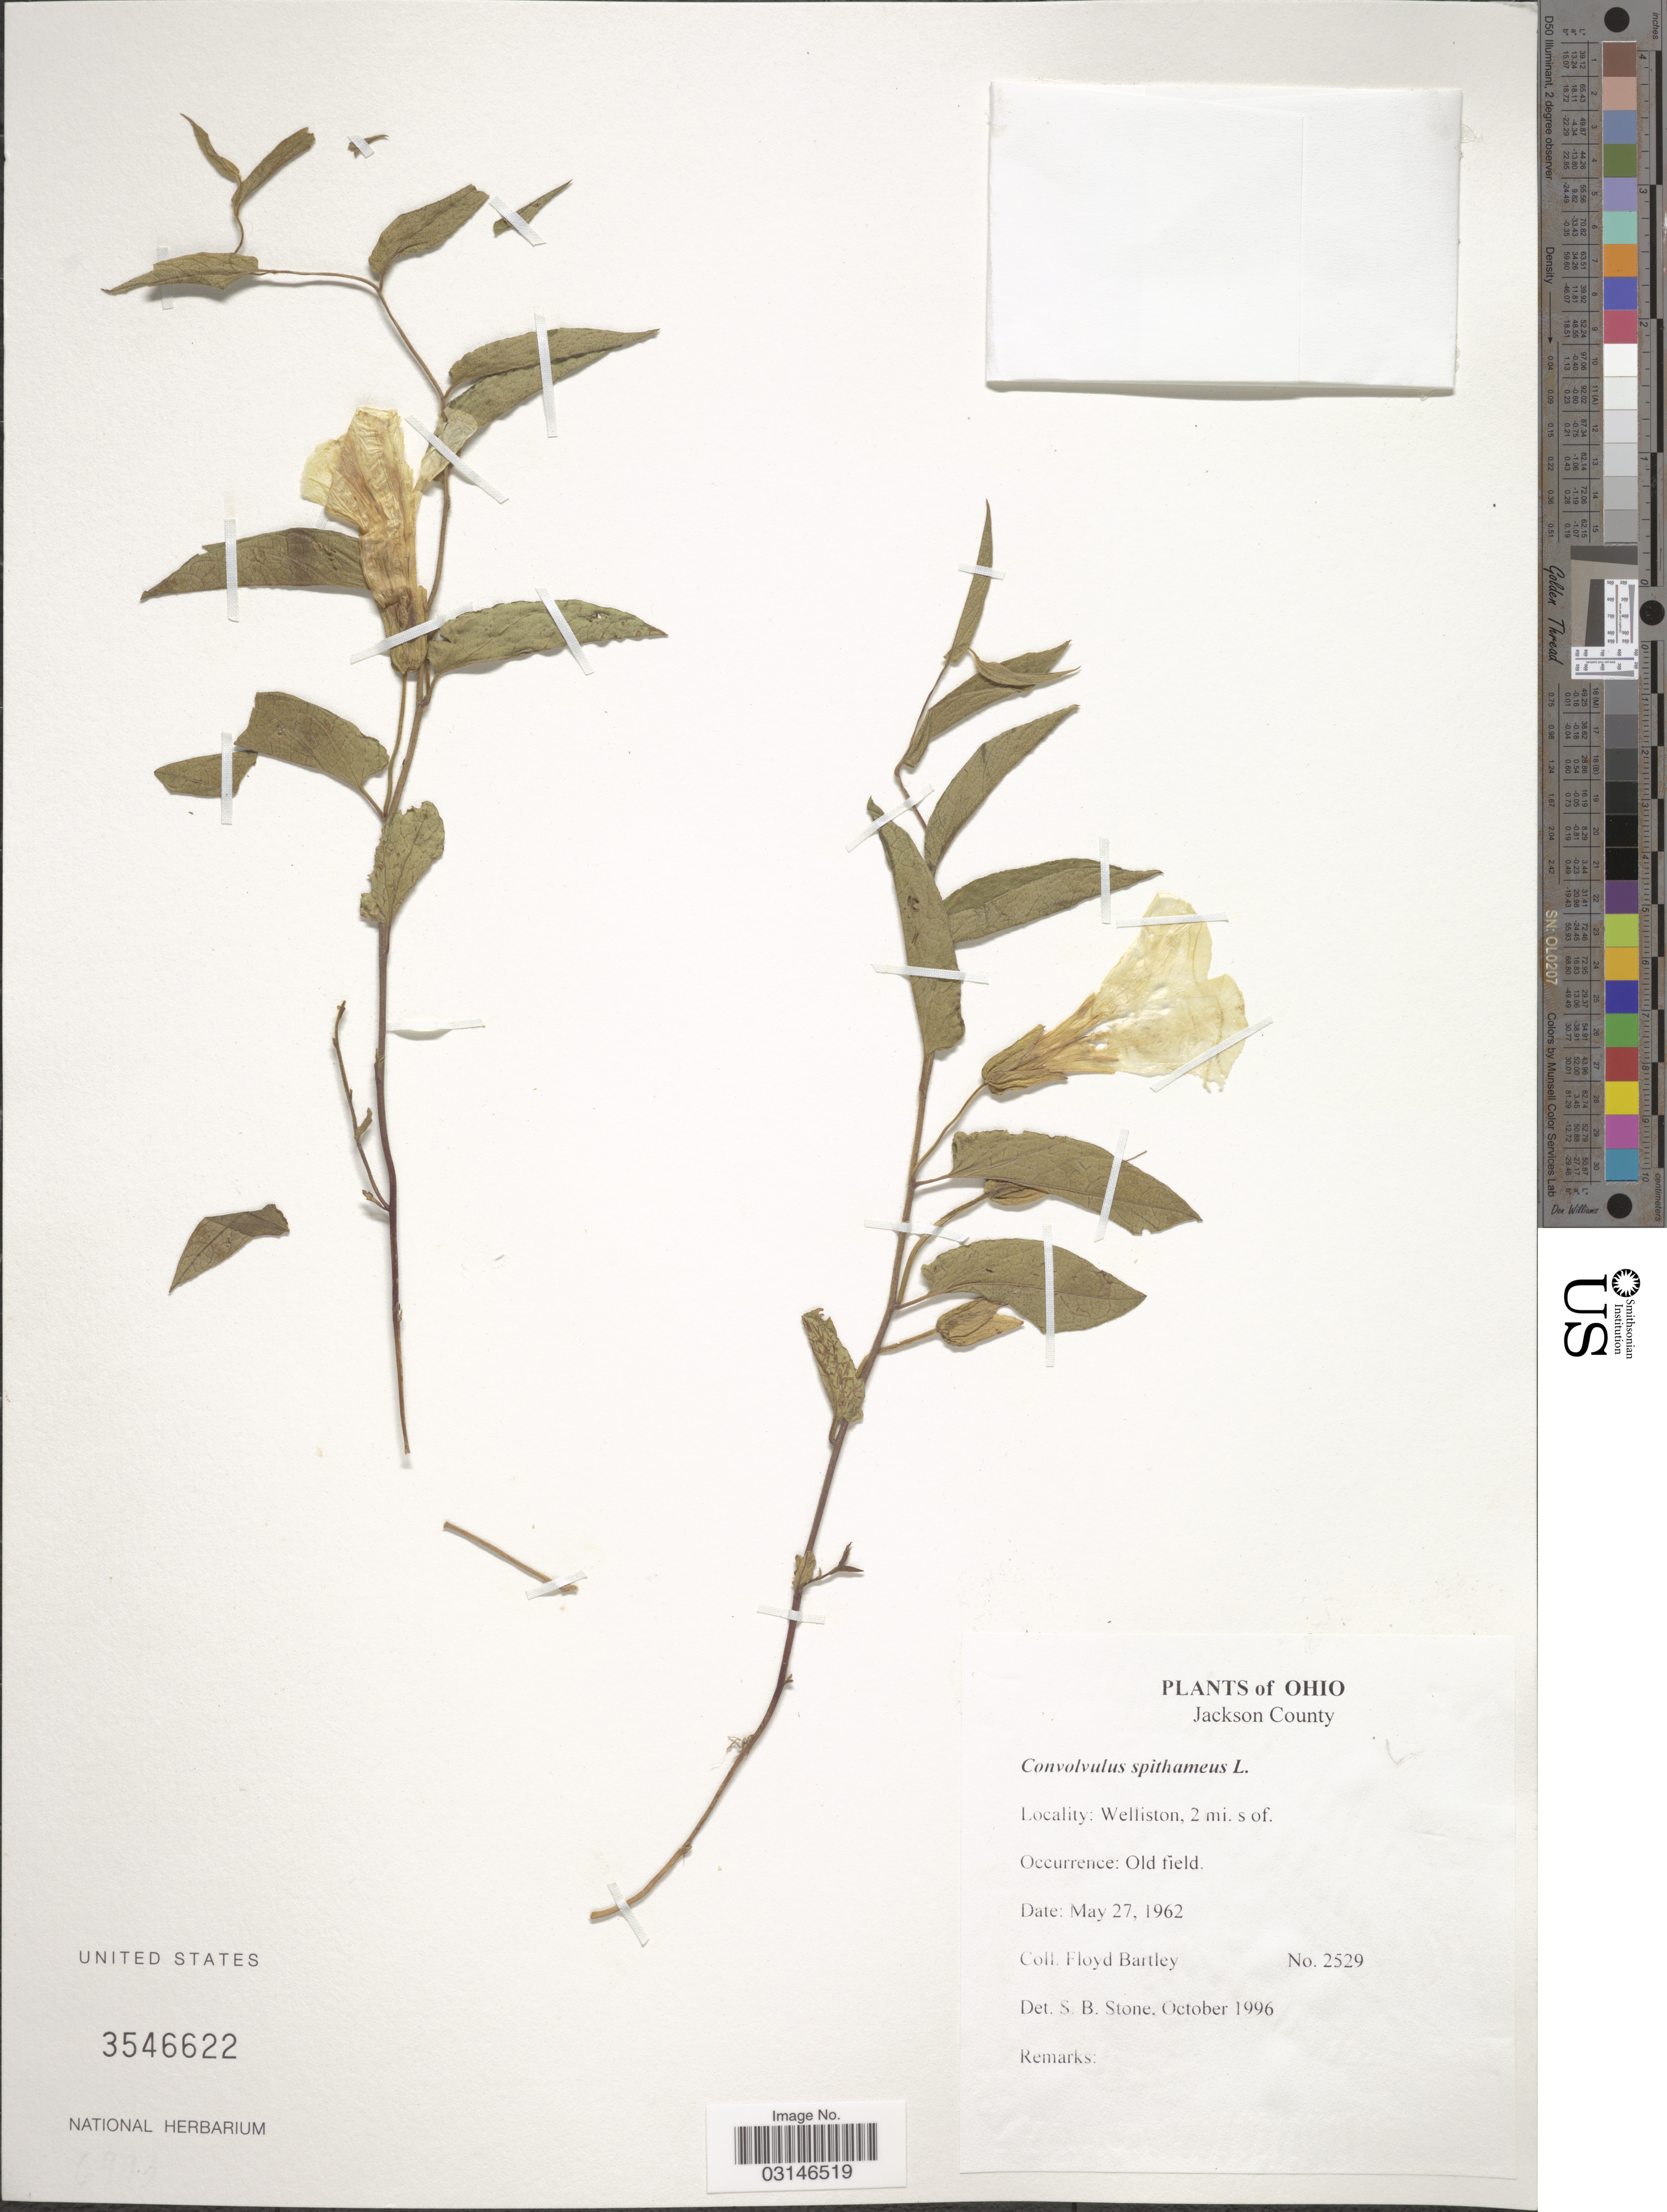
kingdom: Plantae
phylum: Tracheophyta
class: Magnoliopsida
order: Solanales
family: Convolvulaceae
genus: Calystegia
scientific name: Calystegia spithamaea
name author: (L.) Pursh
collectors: F. Bartley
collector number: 2529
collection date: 1962-05-27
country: United States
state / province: Ohio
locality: Jackson County, Welliston, 2 mi. s. of.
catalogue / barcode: US 3546622